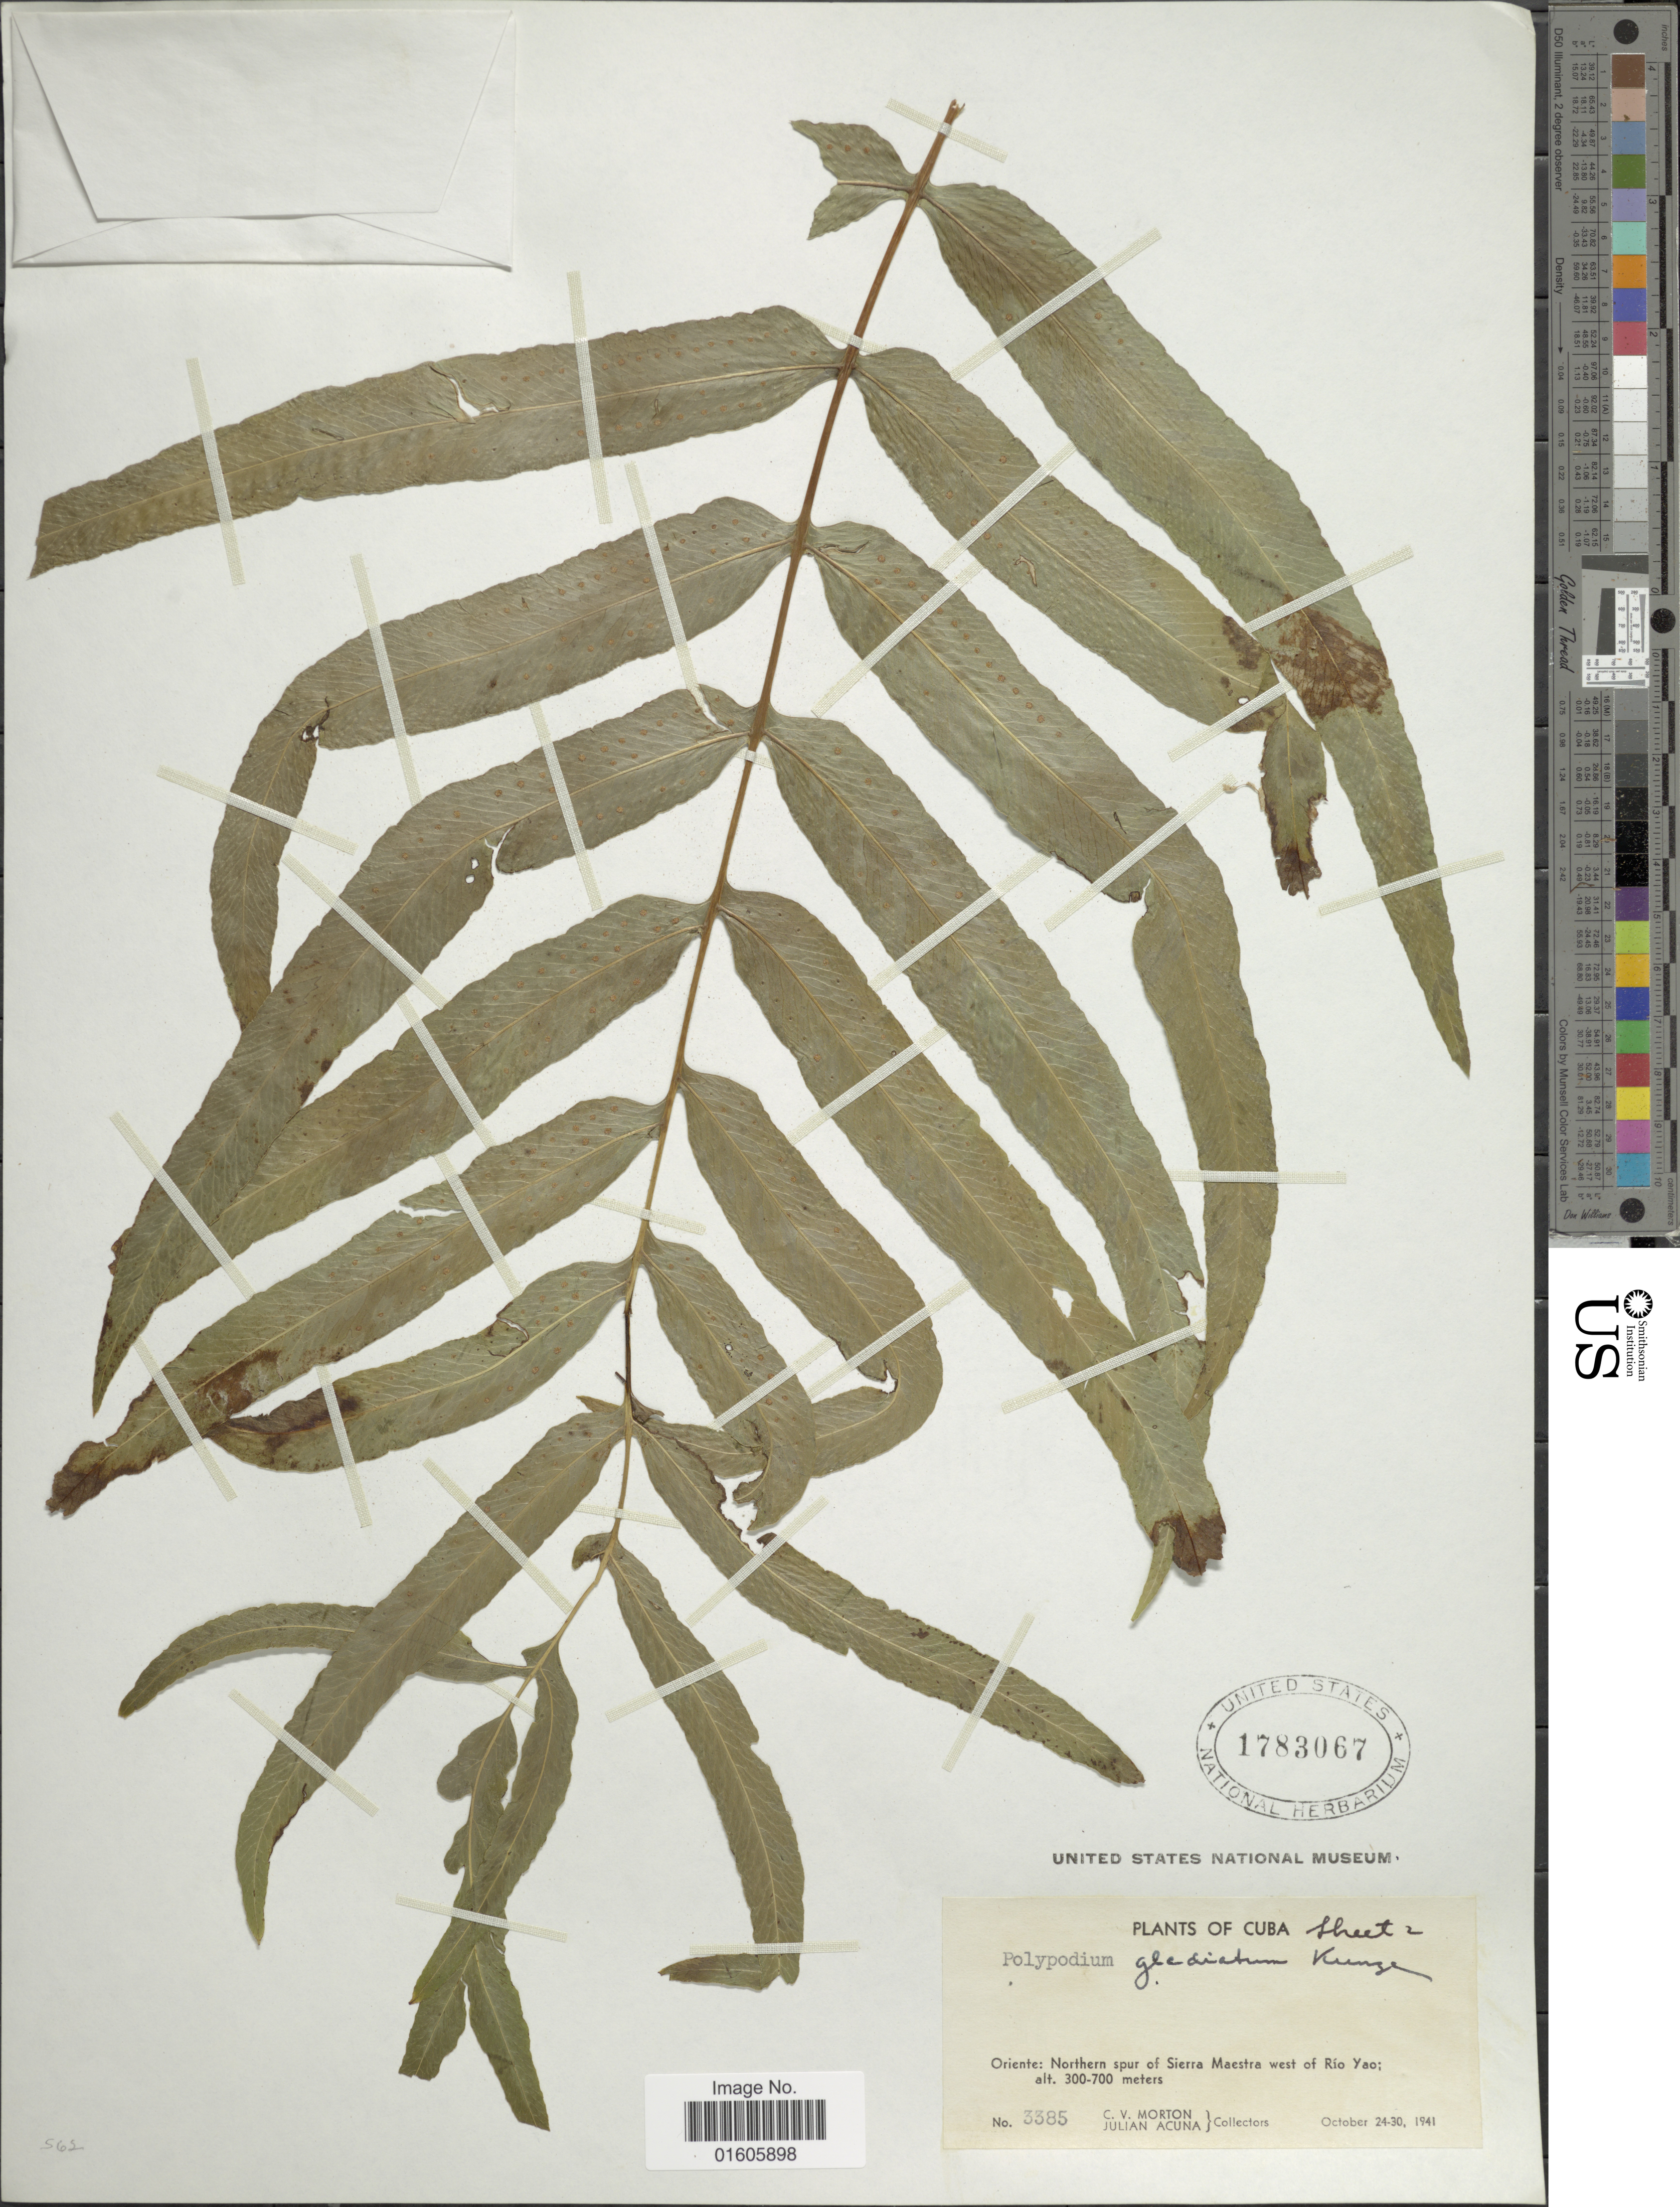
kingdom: Plantae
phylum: Tracheophyta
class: Polypodiopsida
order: Polypodiales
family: Polypodiaceae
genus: Serpocaulon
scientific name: Serpocaulon triseriale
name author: (Sw.) A.R. Sm.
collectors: C. V. Morton & J. B. Acuña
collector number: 3385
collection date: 1941-10-24/1941-10-30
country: Cuba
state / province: Oriente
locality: Oriente: Northern spur of Sierra Maestra west of Río Yao.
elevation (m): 300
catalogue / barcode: US 1783067